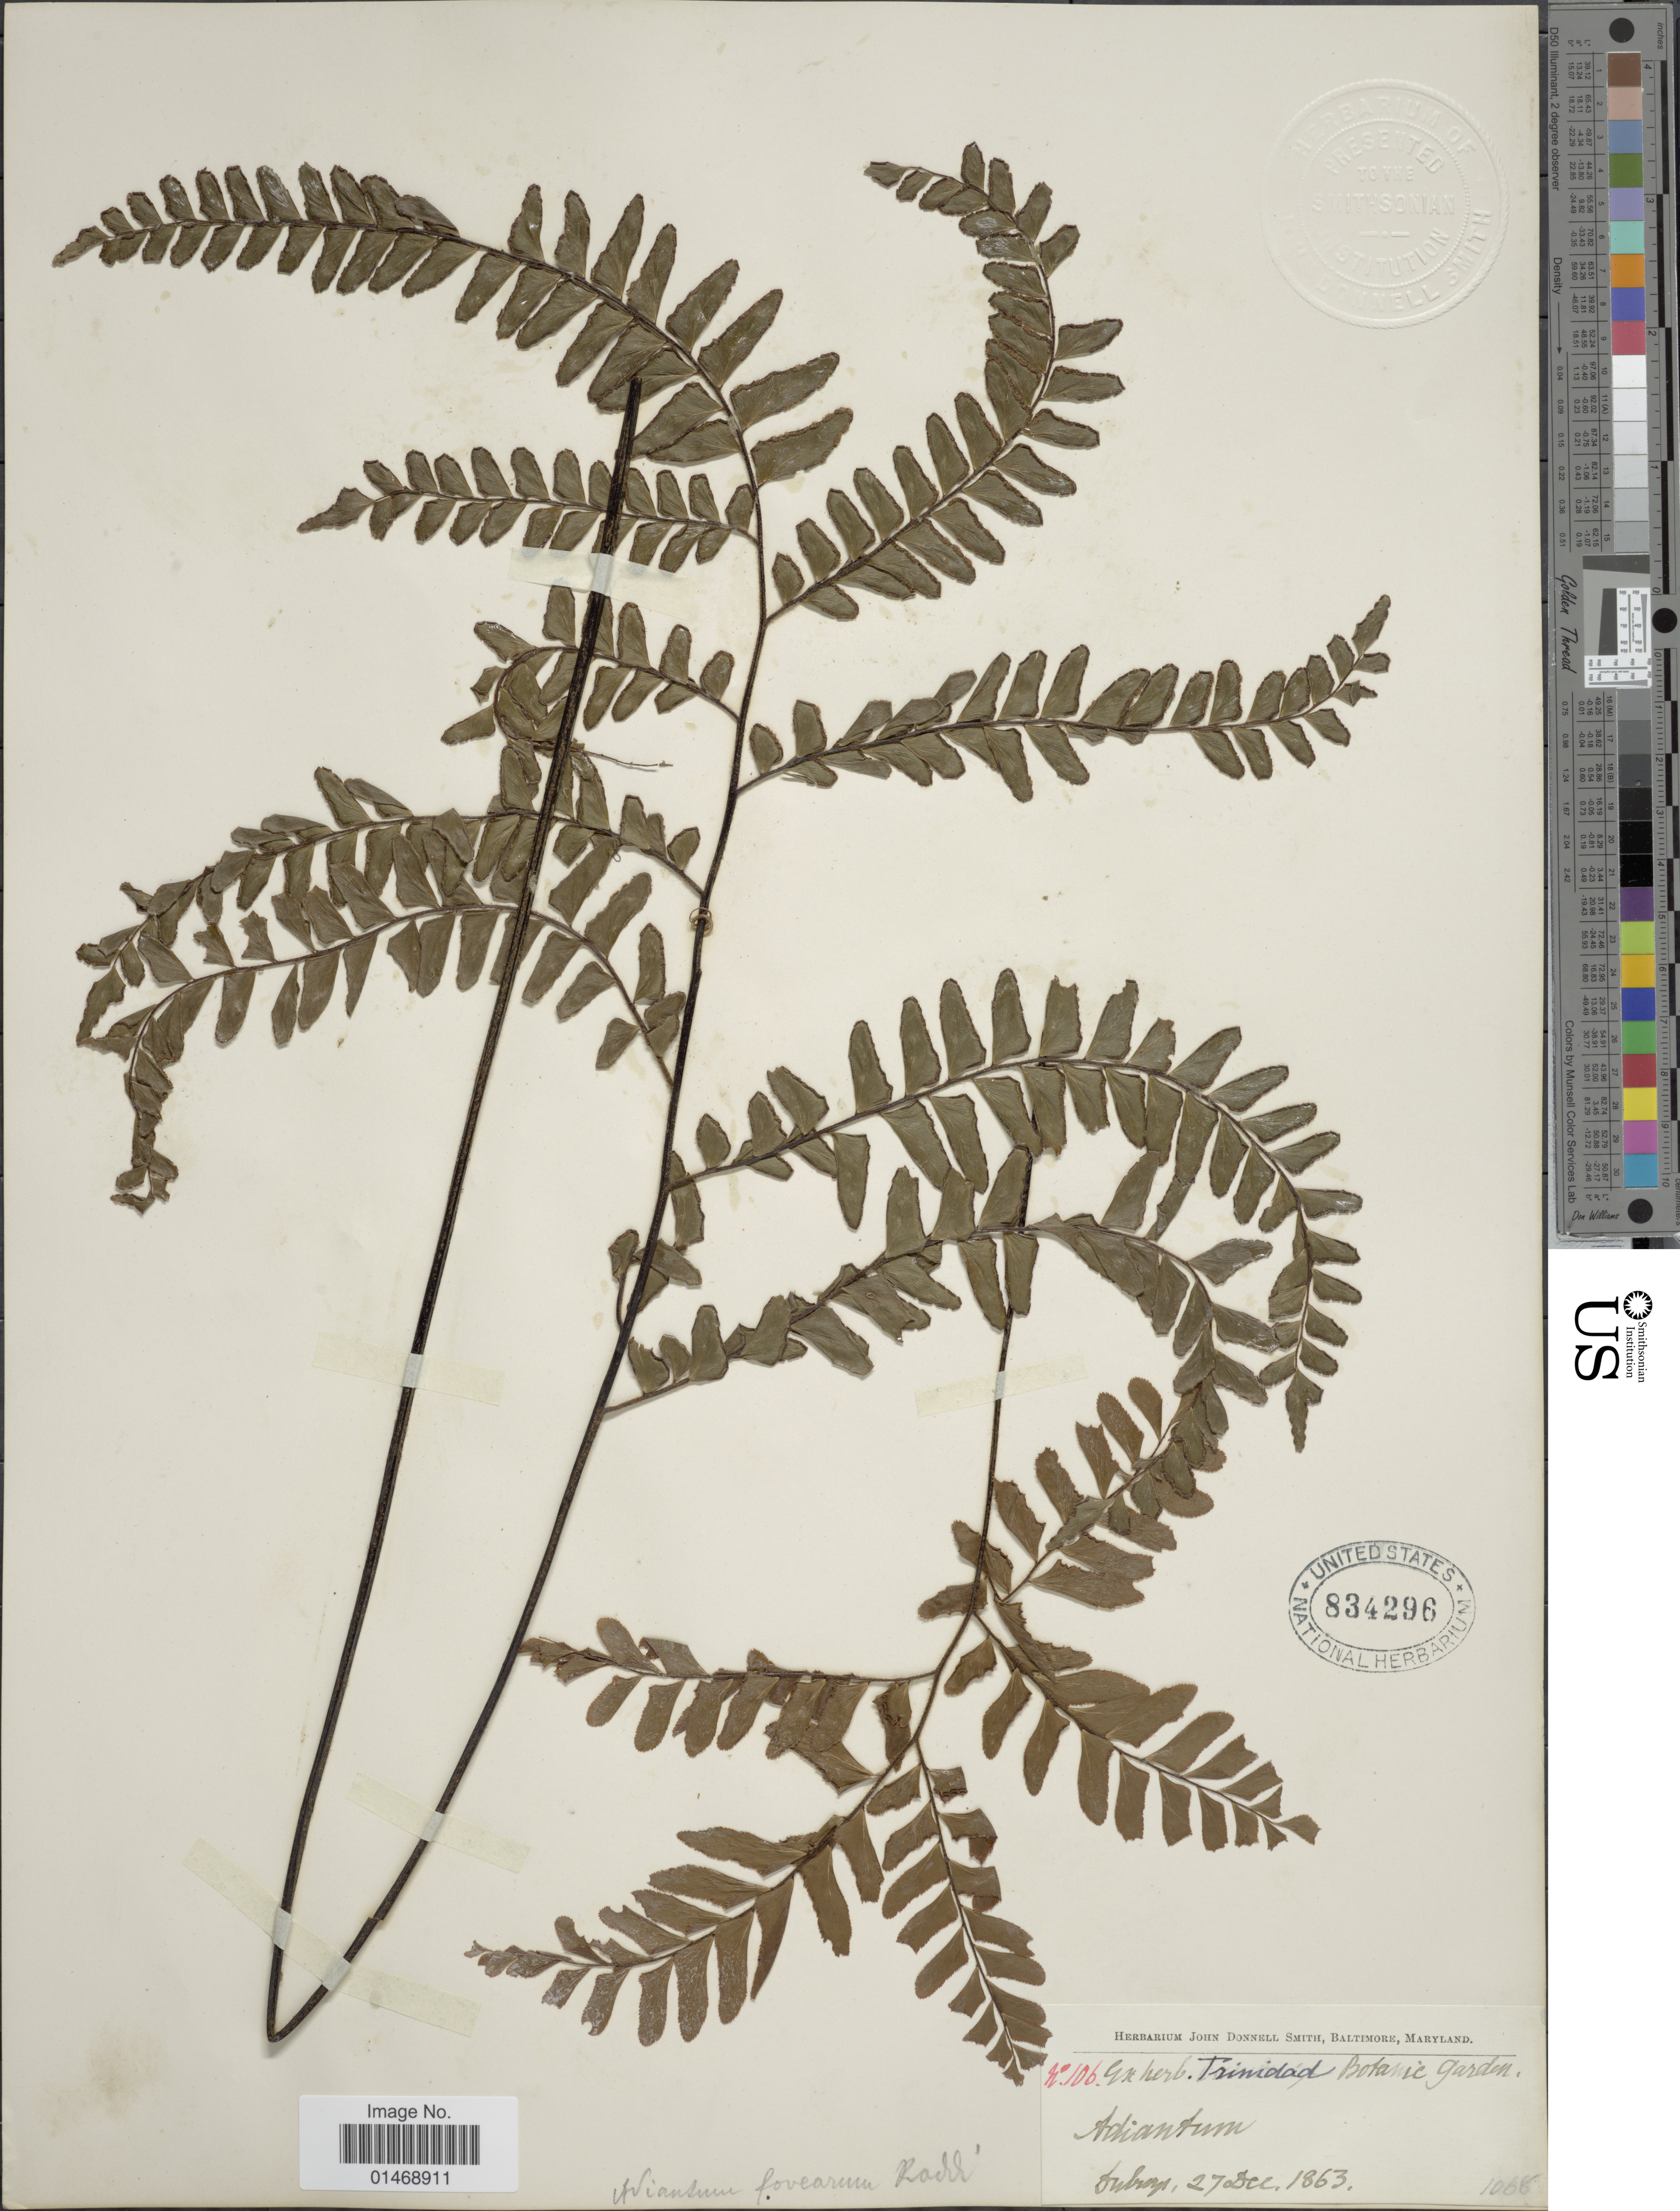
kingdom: Plantae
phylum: Tracheophyta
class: Polypodiopsida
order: Polypodiales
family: Pteridaceae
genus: Adiantum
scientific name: Adiantum latifolium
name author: Lam.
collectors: Dubrogs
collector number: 106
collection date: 1863-12-27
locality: Adiantum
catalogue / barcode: US 834296